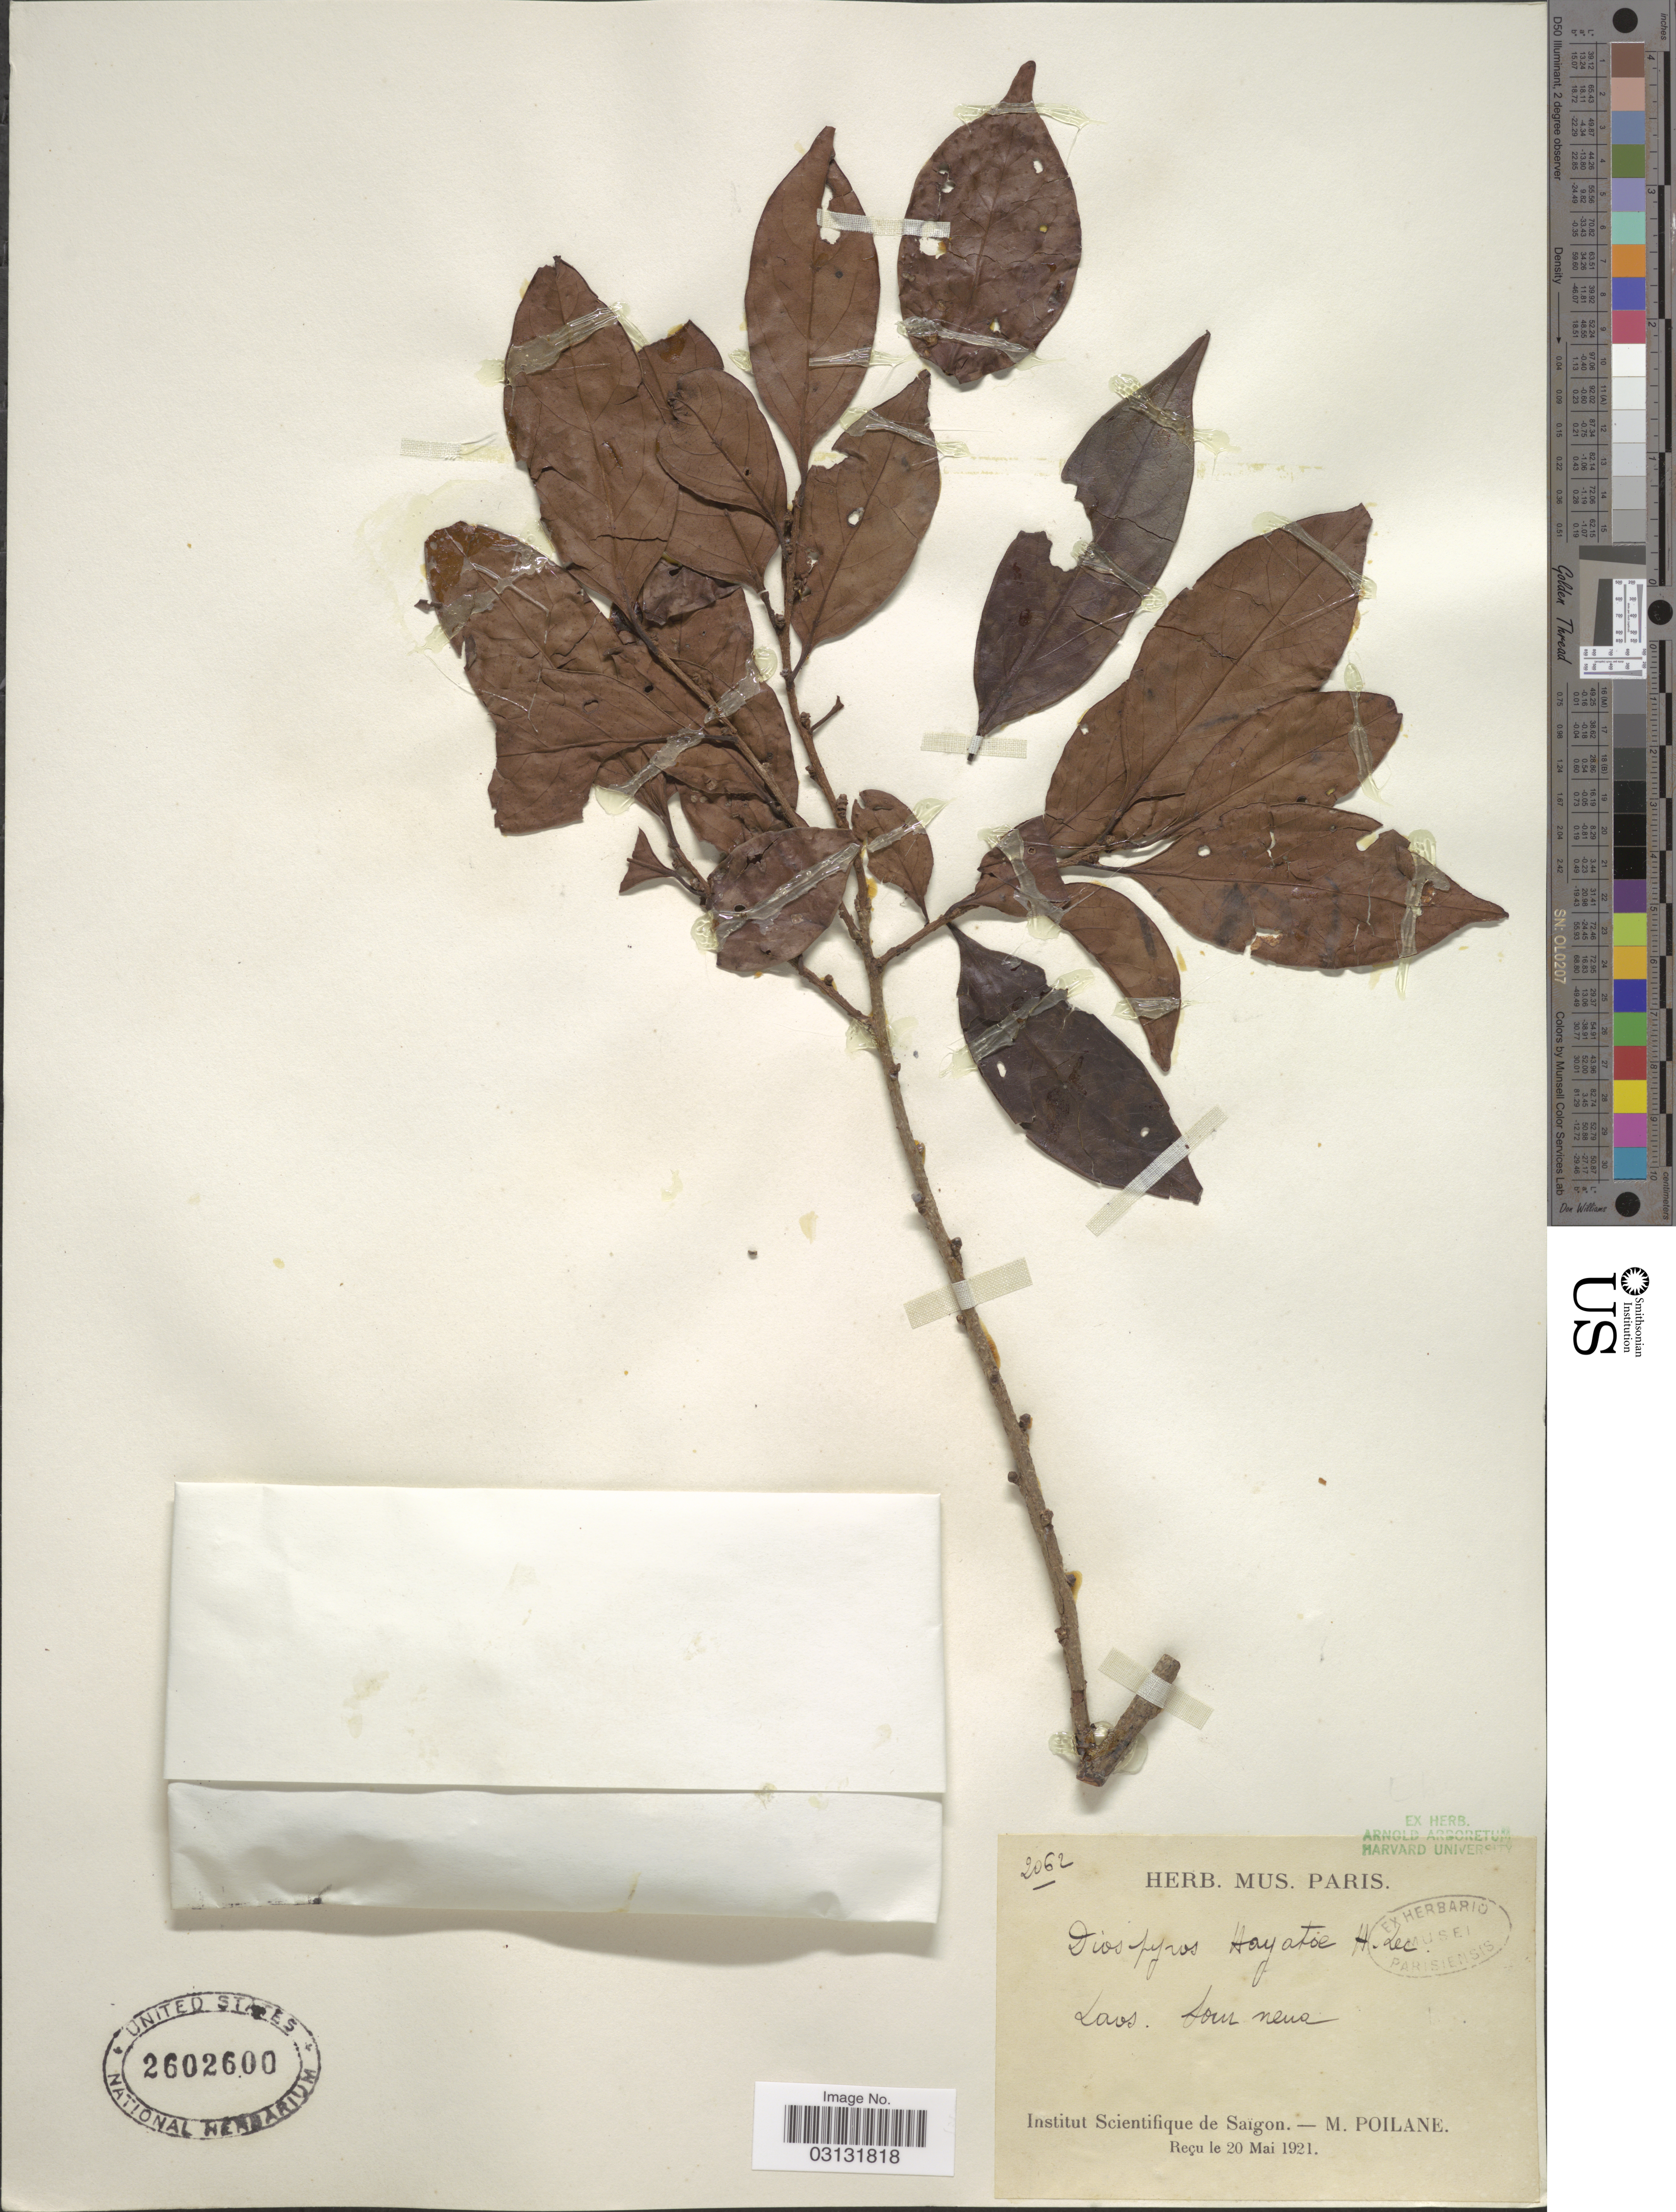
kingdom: Plantae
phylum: Tracheophyta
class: Magnoliopsida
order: Ericales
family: Ebenaceae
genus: Diospyros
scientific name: Diospyros hayatae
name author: Lecomte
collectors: M. Poilane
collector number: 2062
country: Laos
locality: Tour neua. [interpreted]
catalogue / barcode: US 2602600